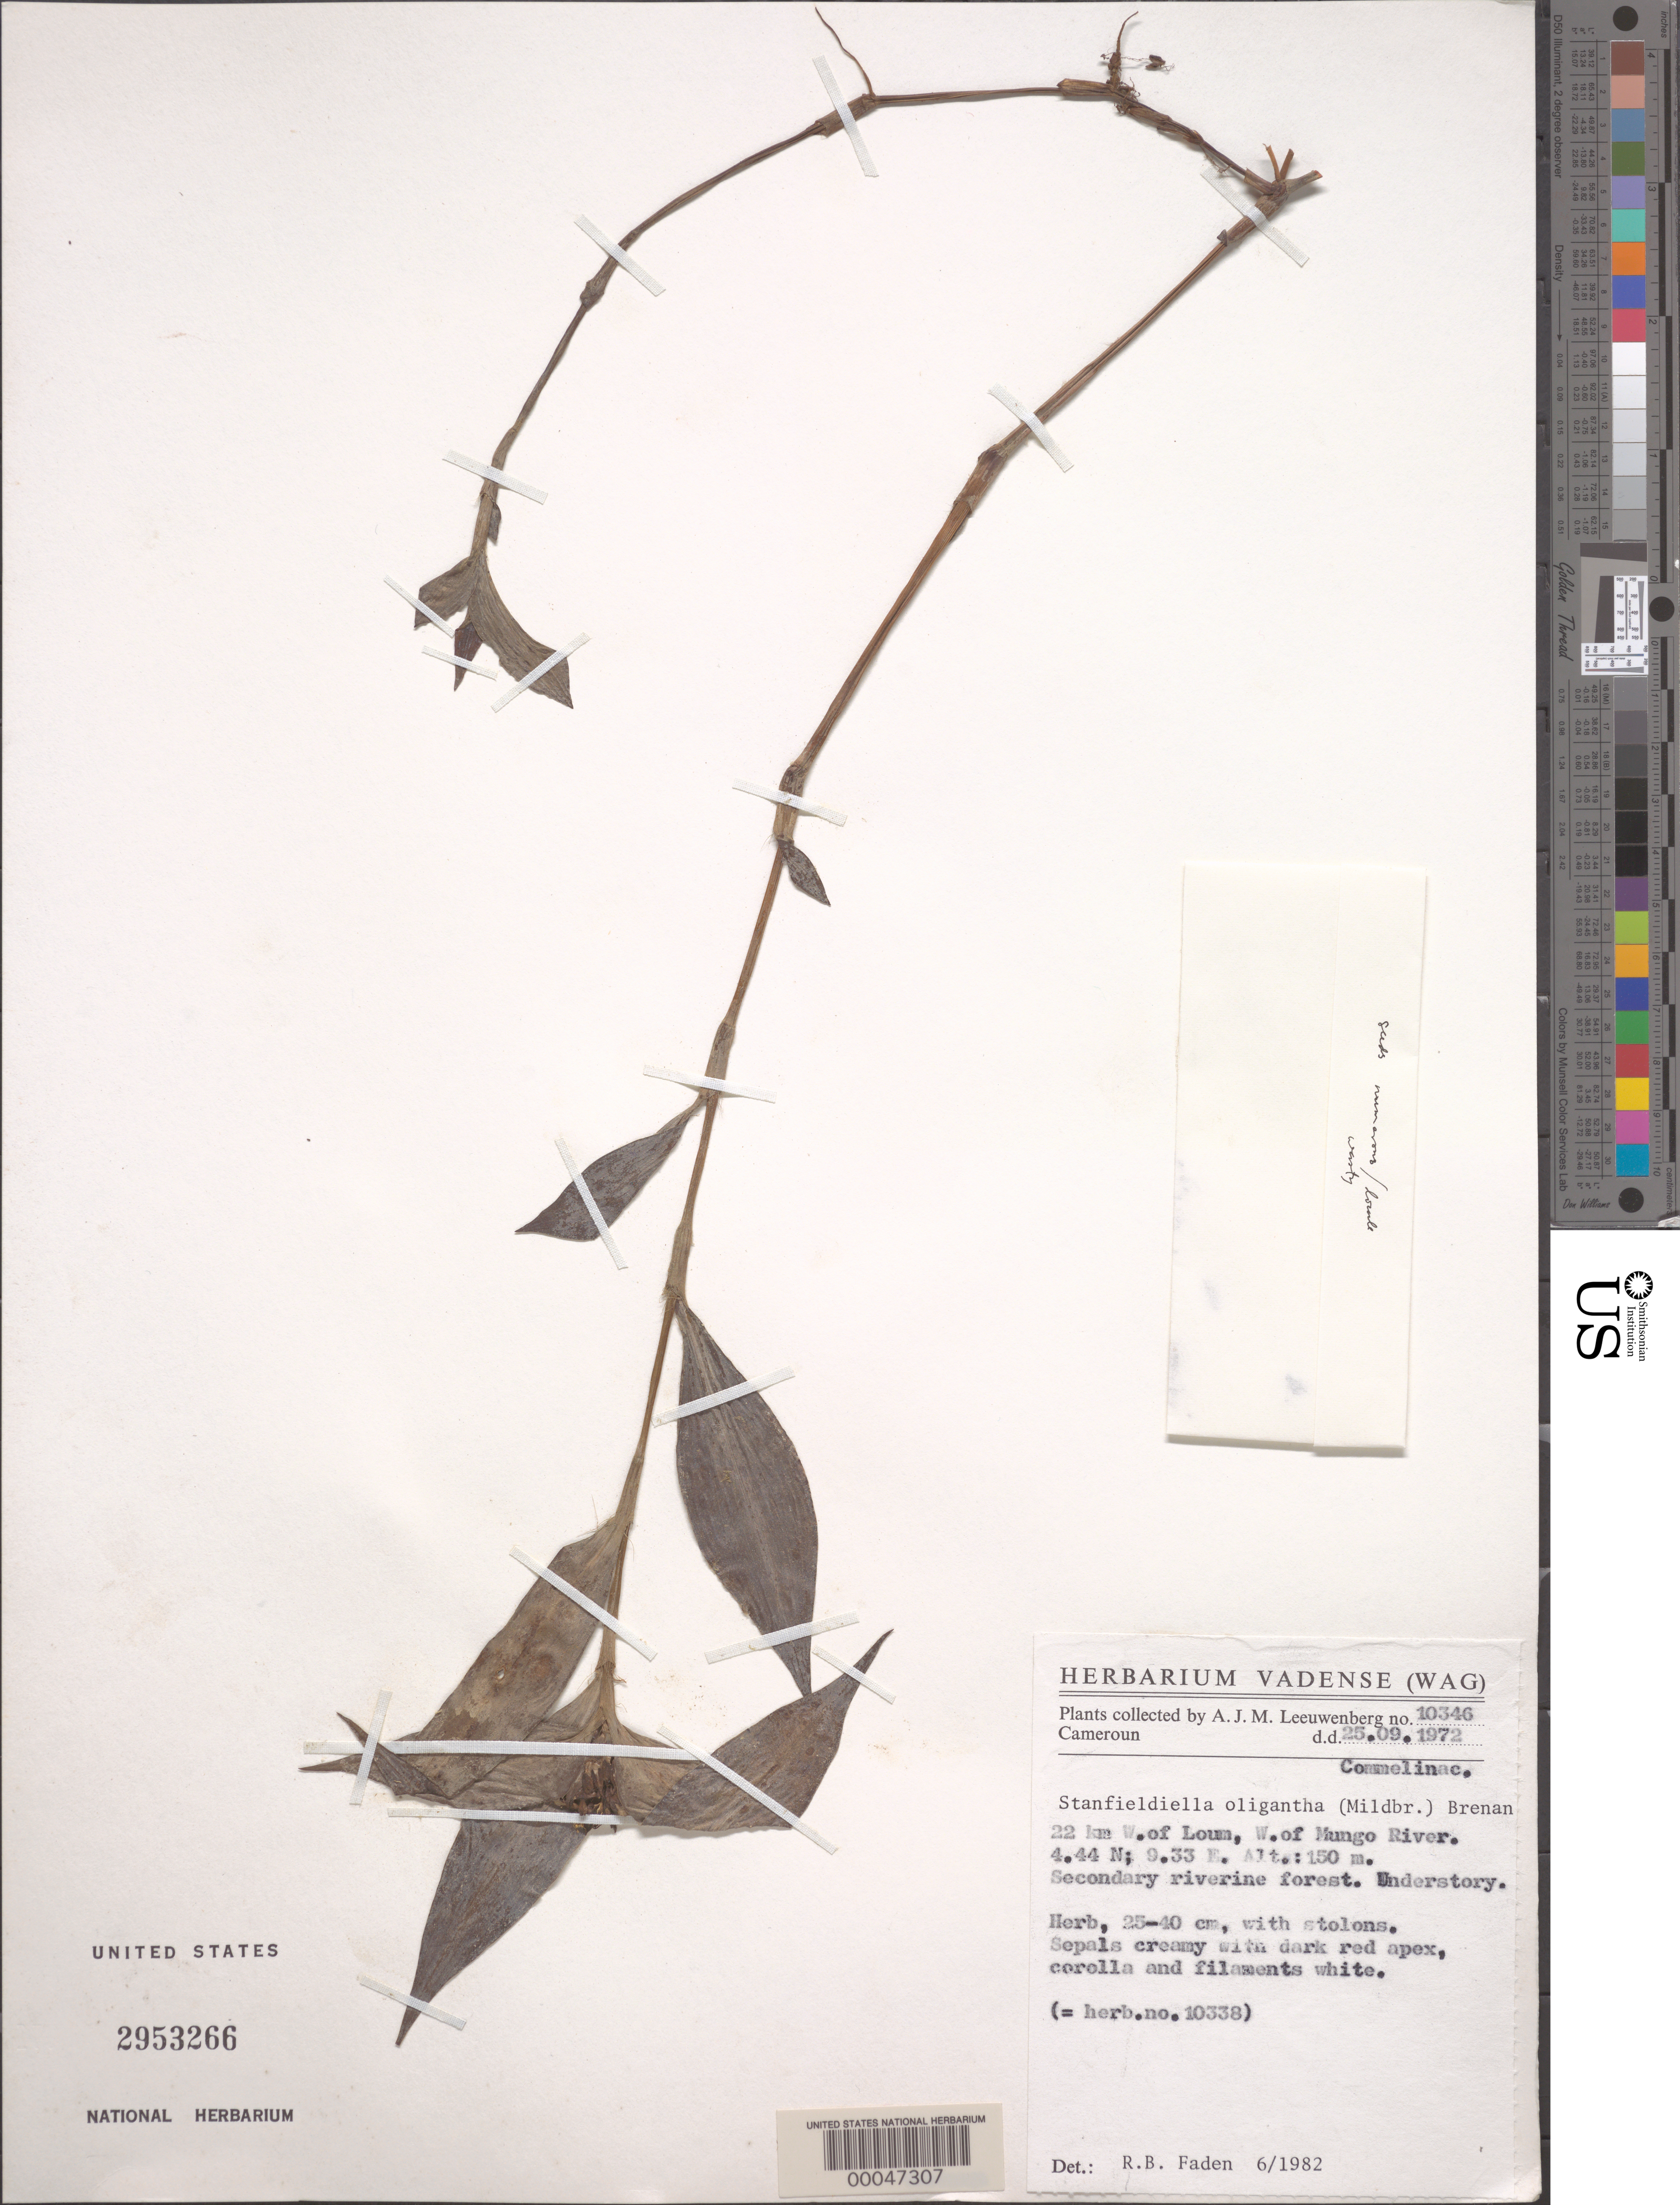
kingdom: Plantae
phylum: Tracheophyta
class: Liliopsida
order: Commelinales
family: Commelinaceae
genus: Stanfieldiella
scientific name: Stanfieldiella oligantha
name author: (Mildbr.) Brenan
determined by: Faden, Robert B., (US), Smithsonian Institution - National Museum of Natural History (UNITED STATES)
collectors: A. J. M. Leeuwenberg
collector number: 10346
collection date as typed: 25 Sep 1972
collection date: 1972-09-25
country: Cameroon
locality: W of loum, w of mungo river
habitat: Riverine forest; understory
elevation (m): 150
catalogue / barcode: US 2953266